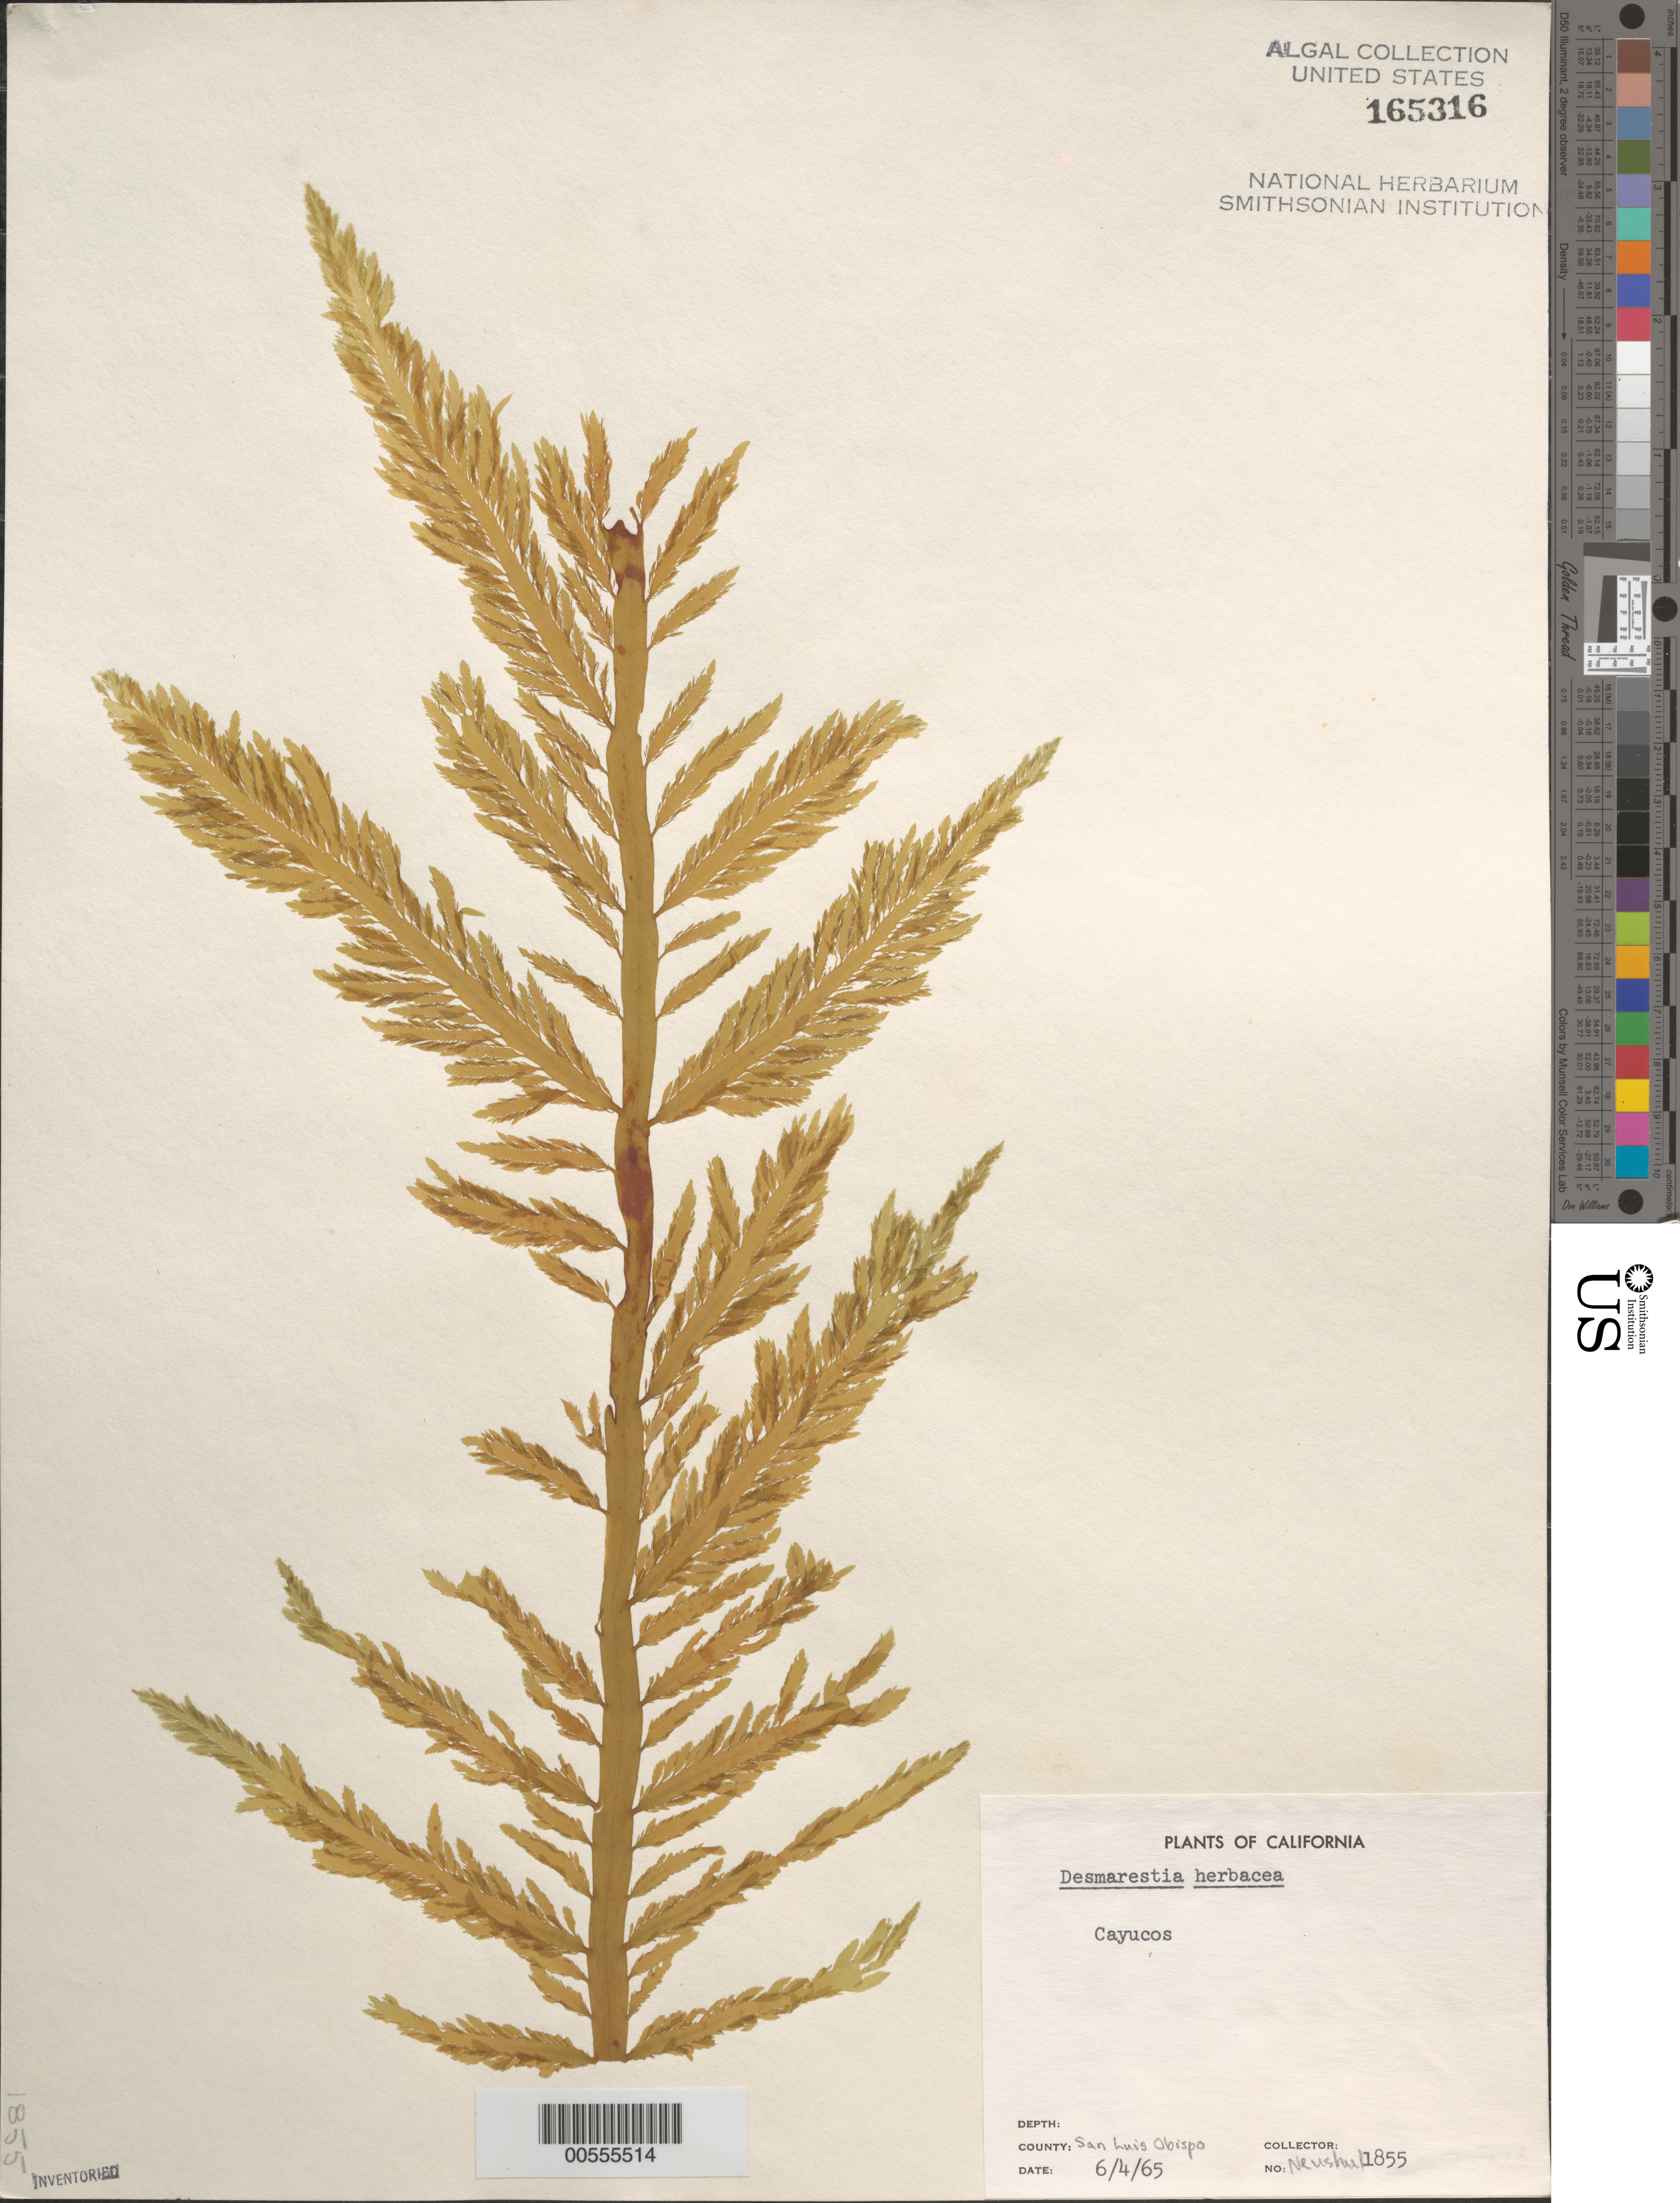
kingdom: Chromista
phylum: Ochrophyta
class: Phaeophyceae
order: Desmarestiales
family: Desmarestiaceae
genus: Desmarestia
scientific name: Desmarestia herbacea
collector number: Neushul 1855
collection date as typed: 04 Jun 1965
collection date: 1965-06-04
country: United States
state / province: California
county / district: San Luis Obispo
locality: Cayucos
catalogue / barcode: US 165316